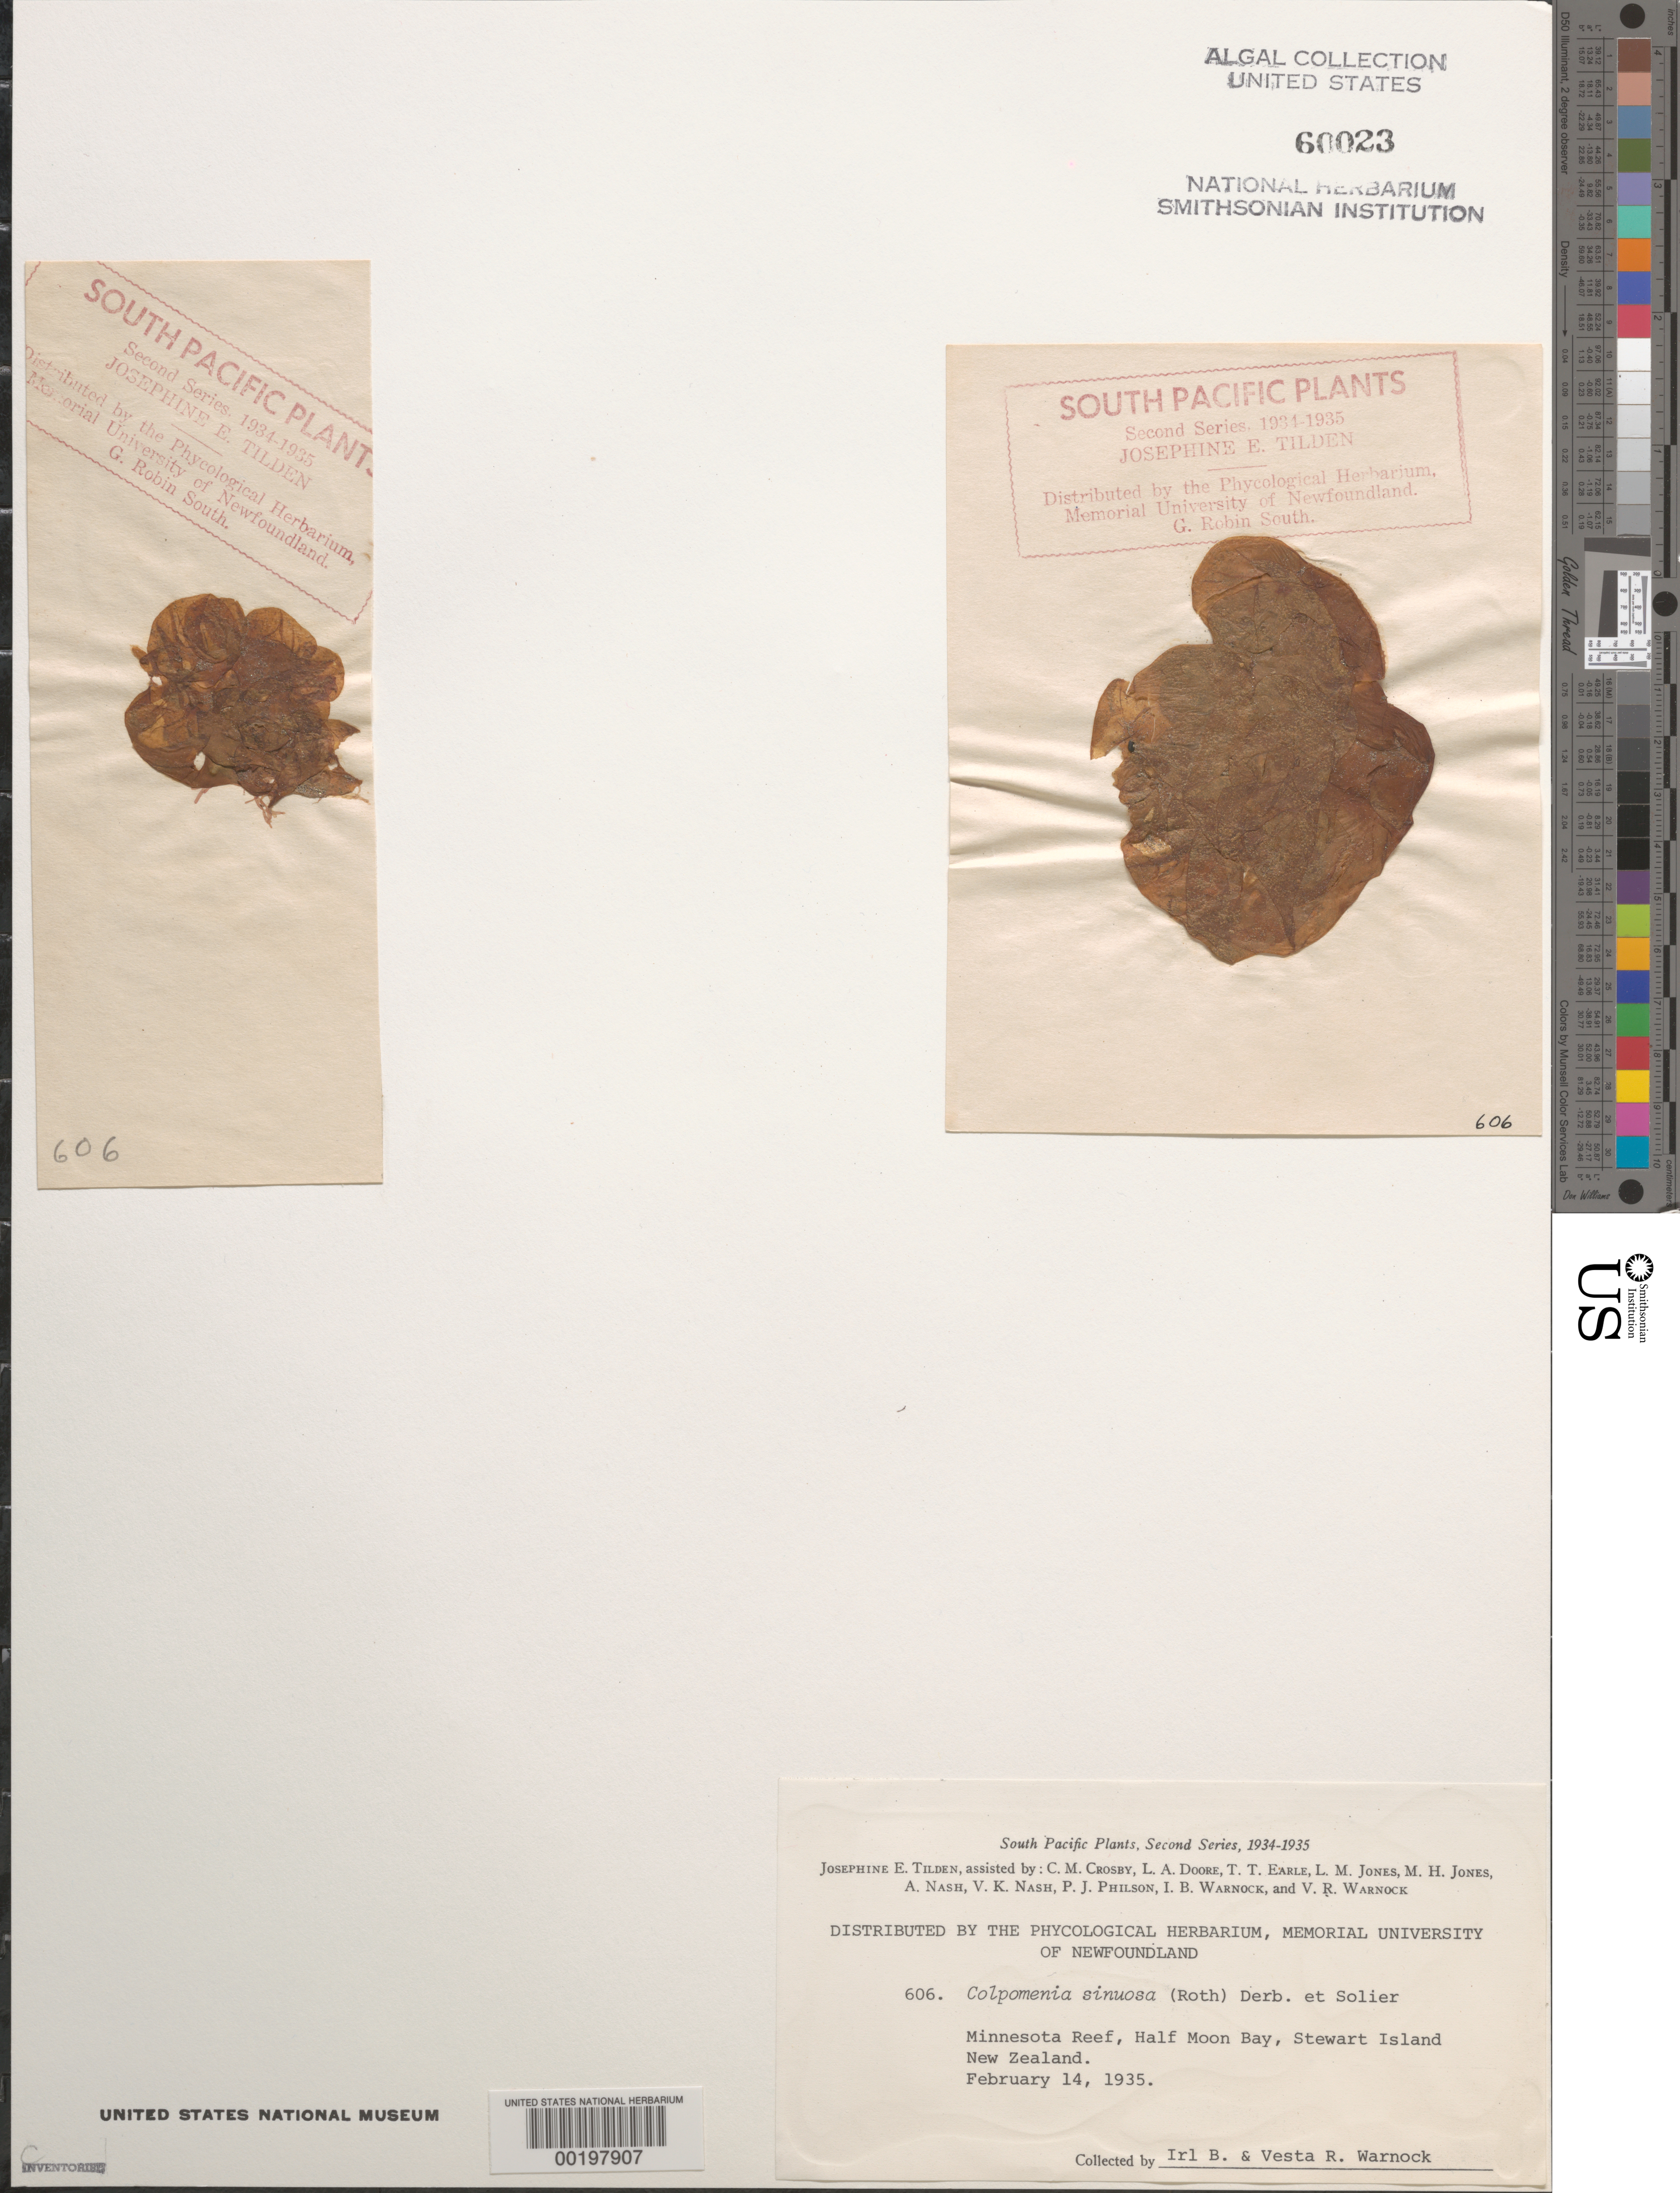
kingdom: Chromista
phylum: Ochrophyta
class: Phaeophyceae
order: Scytosiphonales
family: Scytosiphonaceae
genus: Colpomenia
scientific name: Colpomenia sinuosa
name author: (K. Mert. ex Roth) Derbes & Solier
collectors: I. Warnock & V. Warnock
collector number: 606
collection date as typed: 14 Feb 1935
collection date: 1935-02-14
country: New Zealand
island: Stewart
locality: Half moon bay, minnesota reef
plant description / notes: Tilden, South Pacific Plants, Second Series, 1934-1935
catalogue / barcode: US 60023